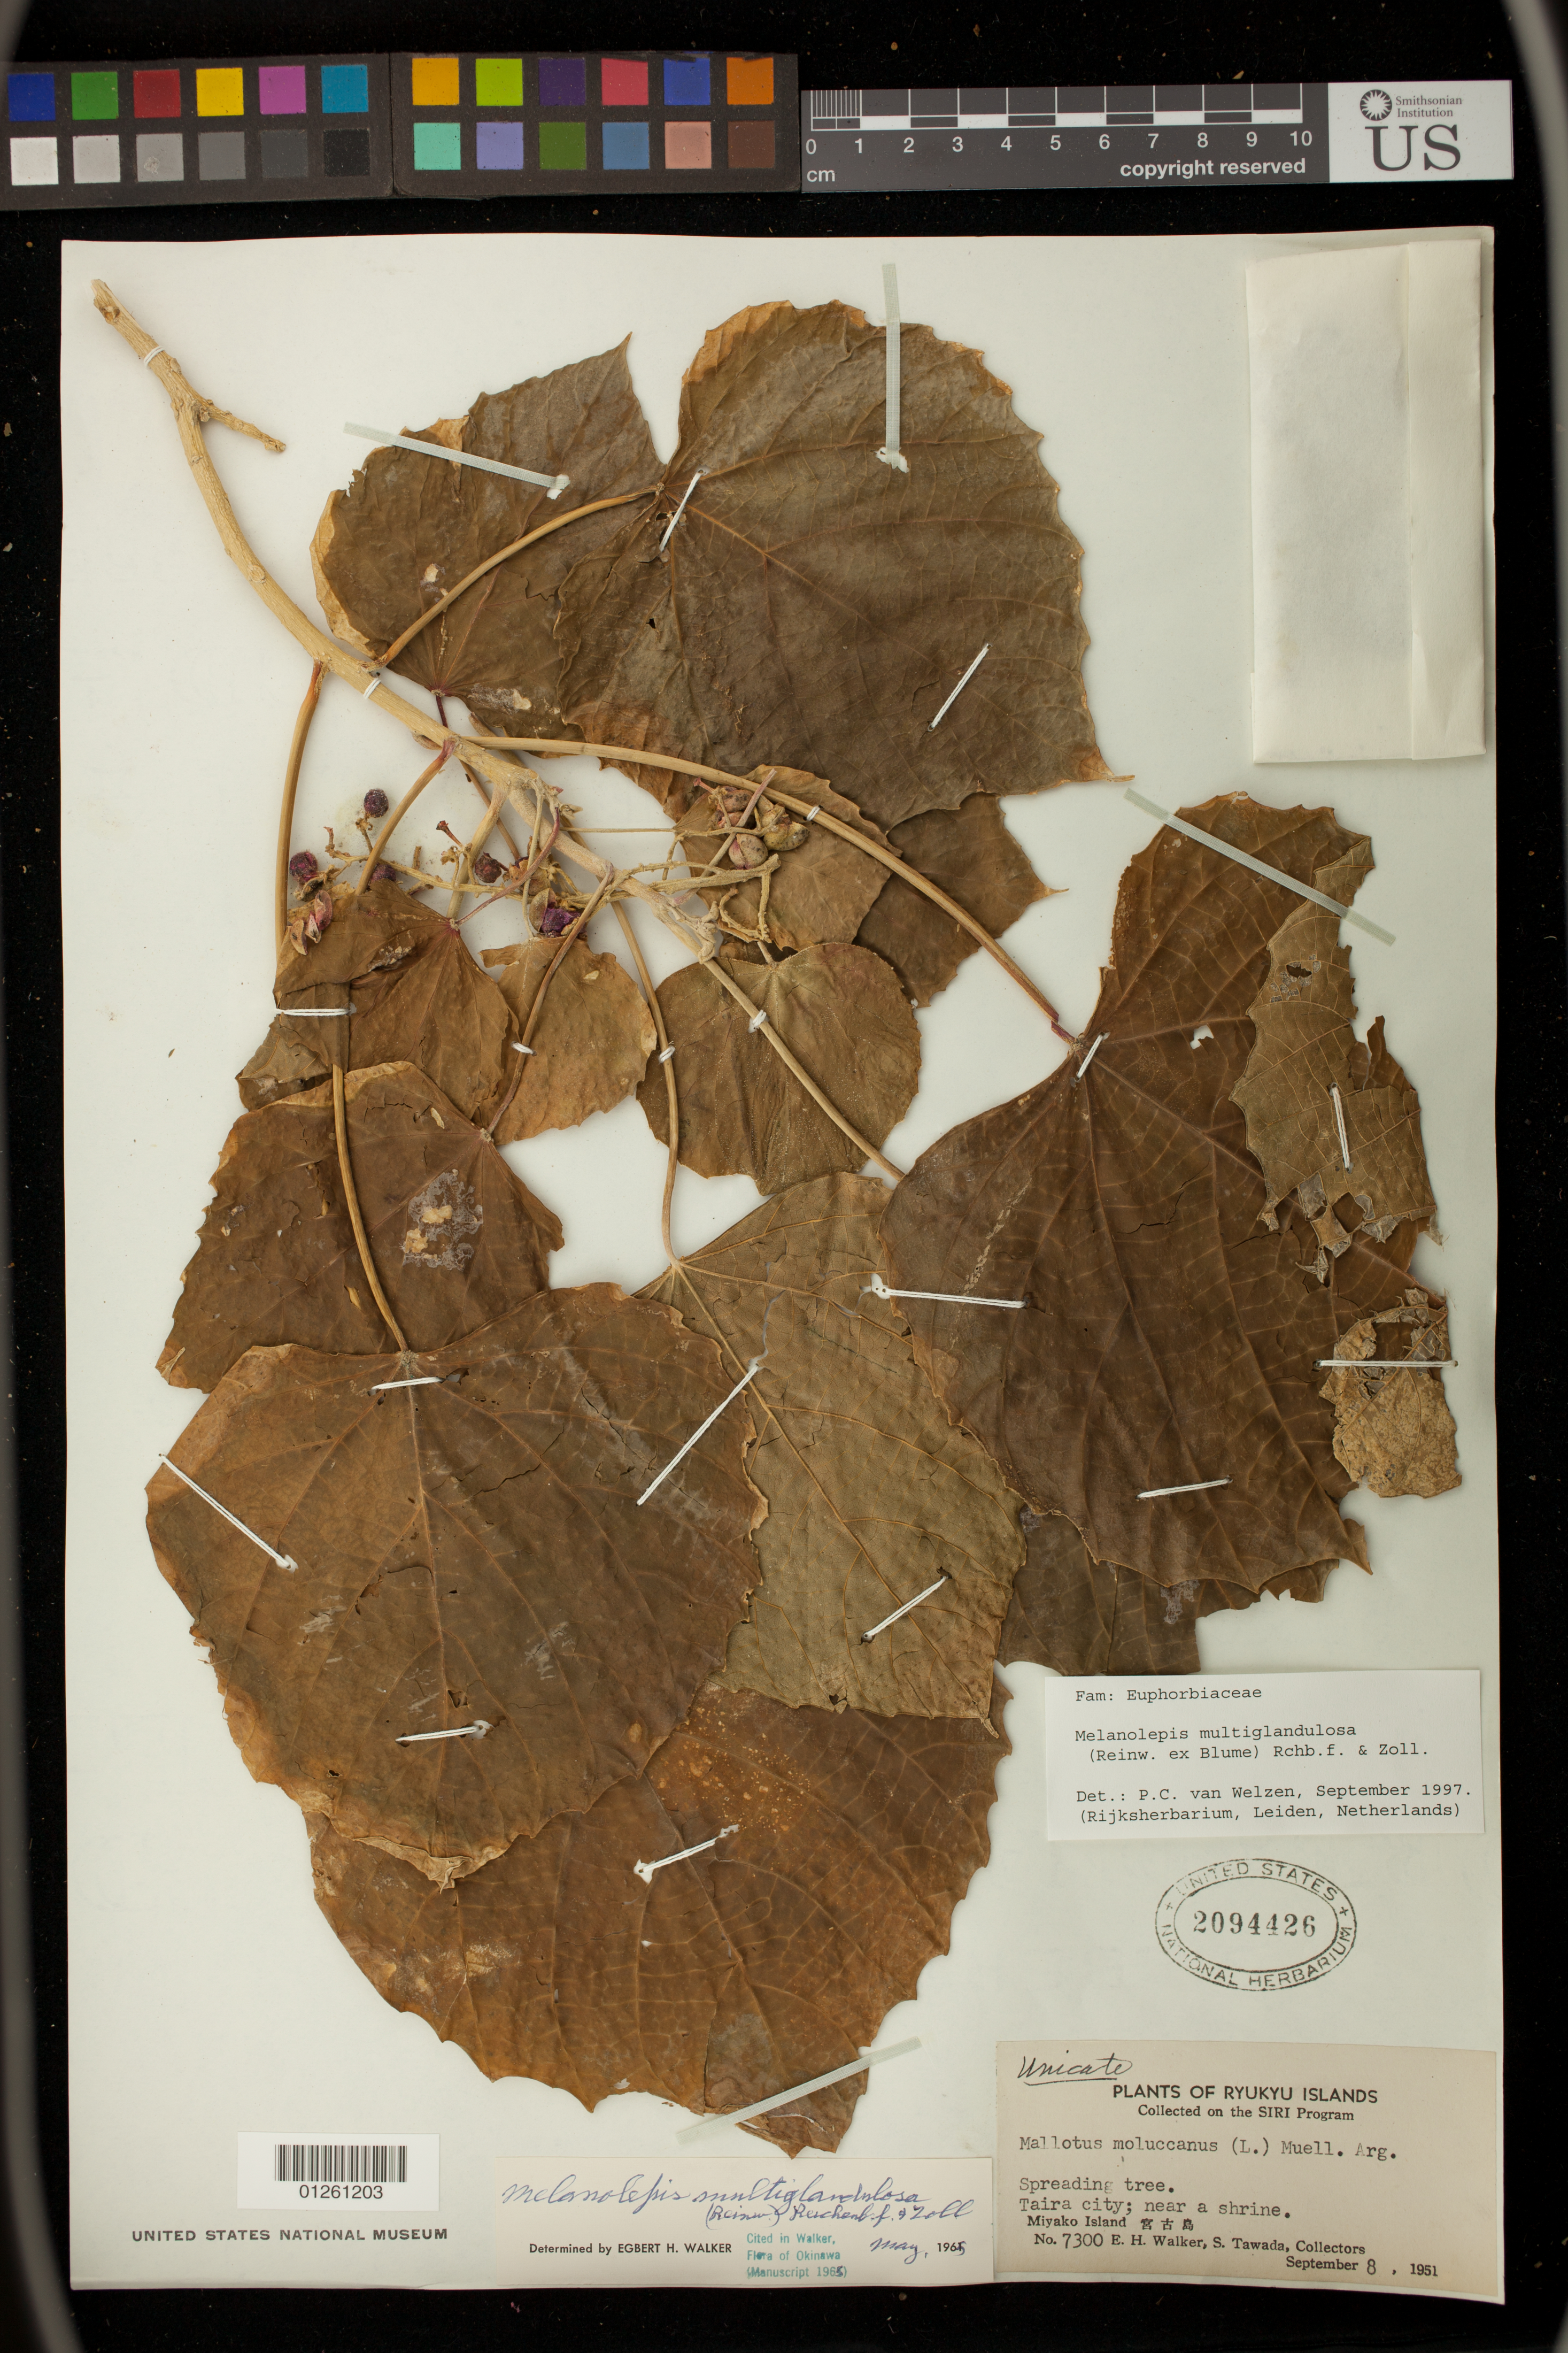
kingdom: Plantae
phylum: Tracheophyta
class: Magnoliopsida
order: Malpighiales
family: Euphorbiaceae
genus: Melanolepis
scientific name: Melanolepis multiglandulosa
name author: (Reinw. ex Blume) Rchb. f. & Zoll.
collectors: E. H. Walker & S. Tawada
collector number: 7300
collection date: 1951-09-08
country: Japan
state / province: Okinawa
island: Miyako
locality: Ryukyu Islands. Taira city; near a shrine. Miyako Island.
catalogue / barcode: US 2094426